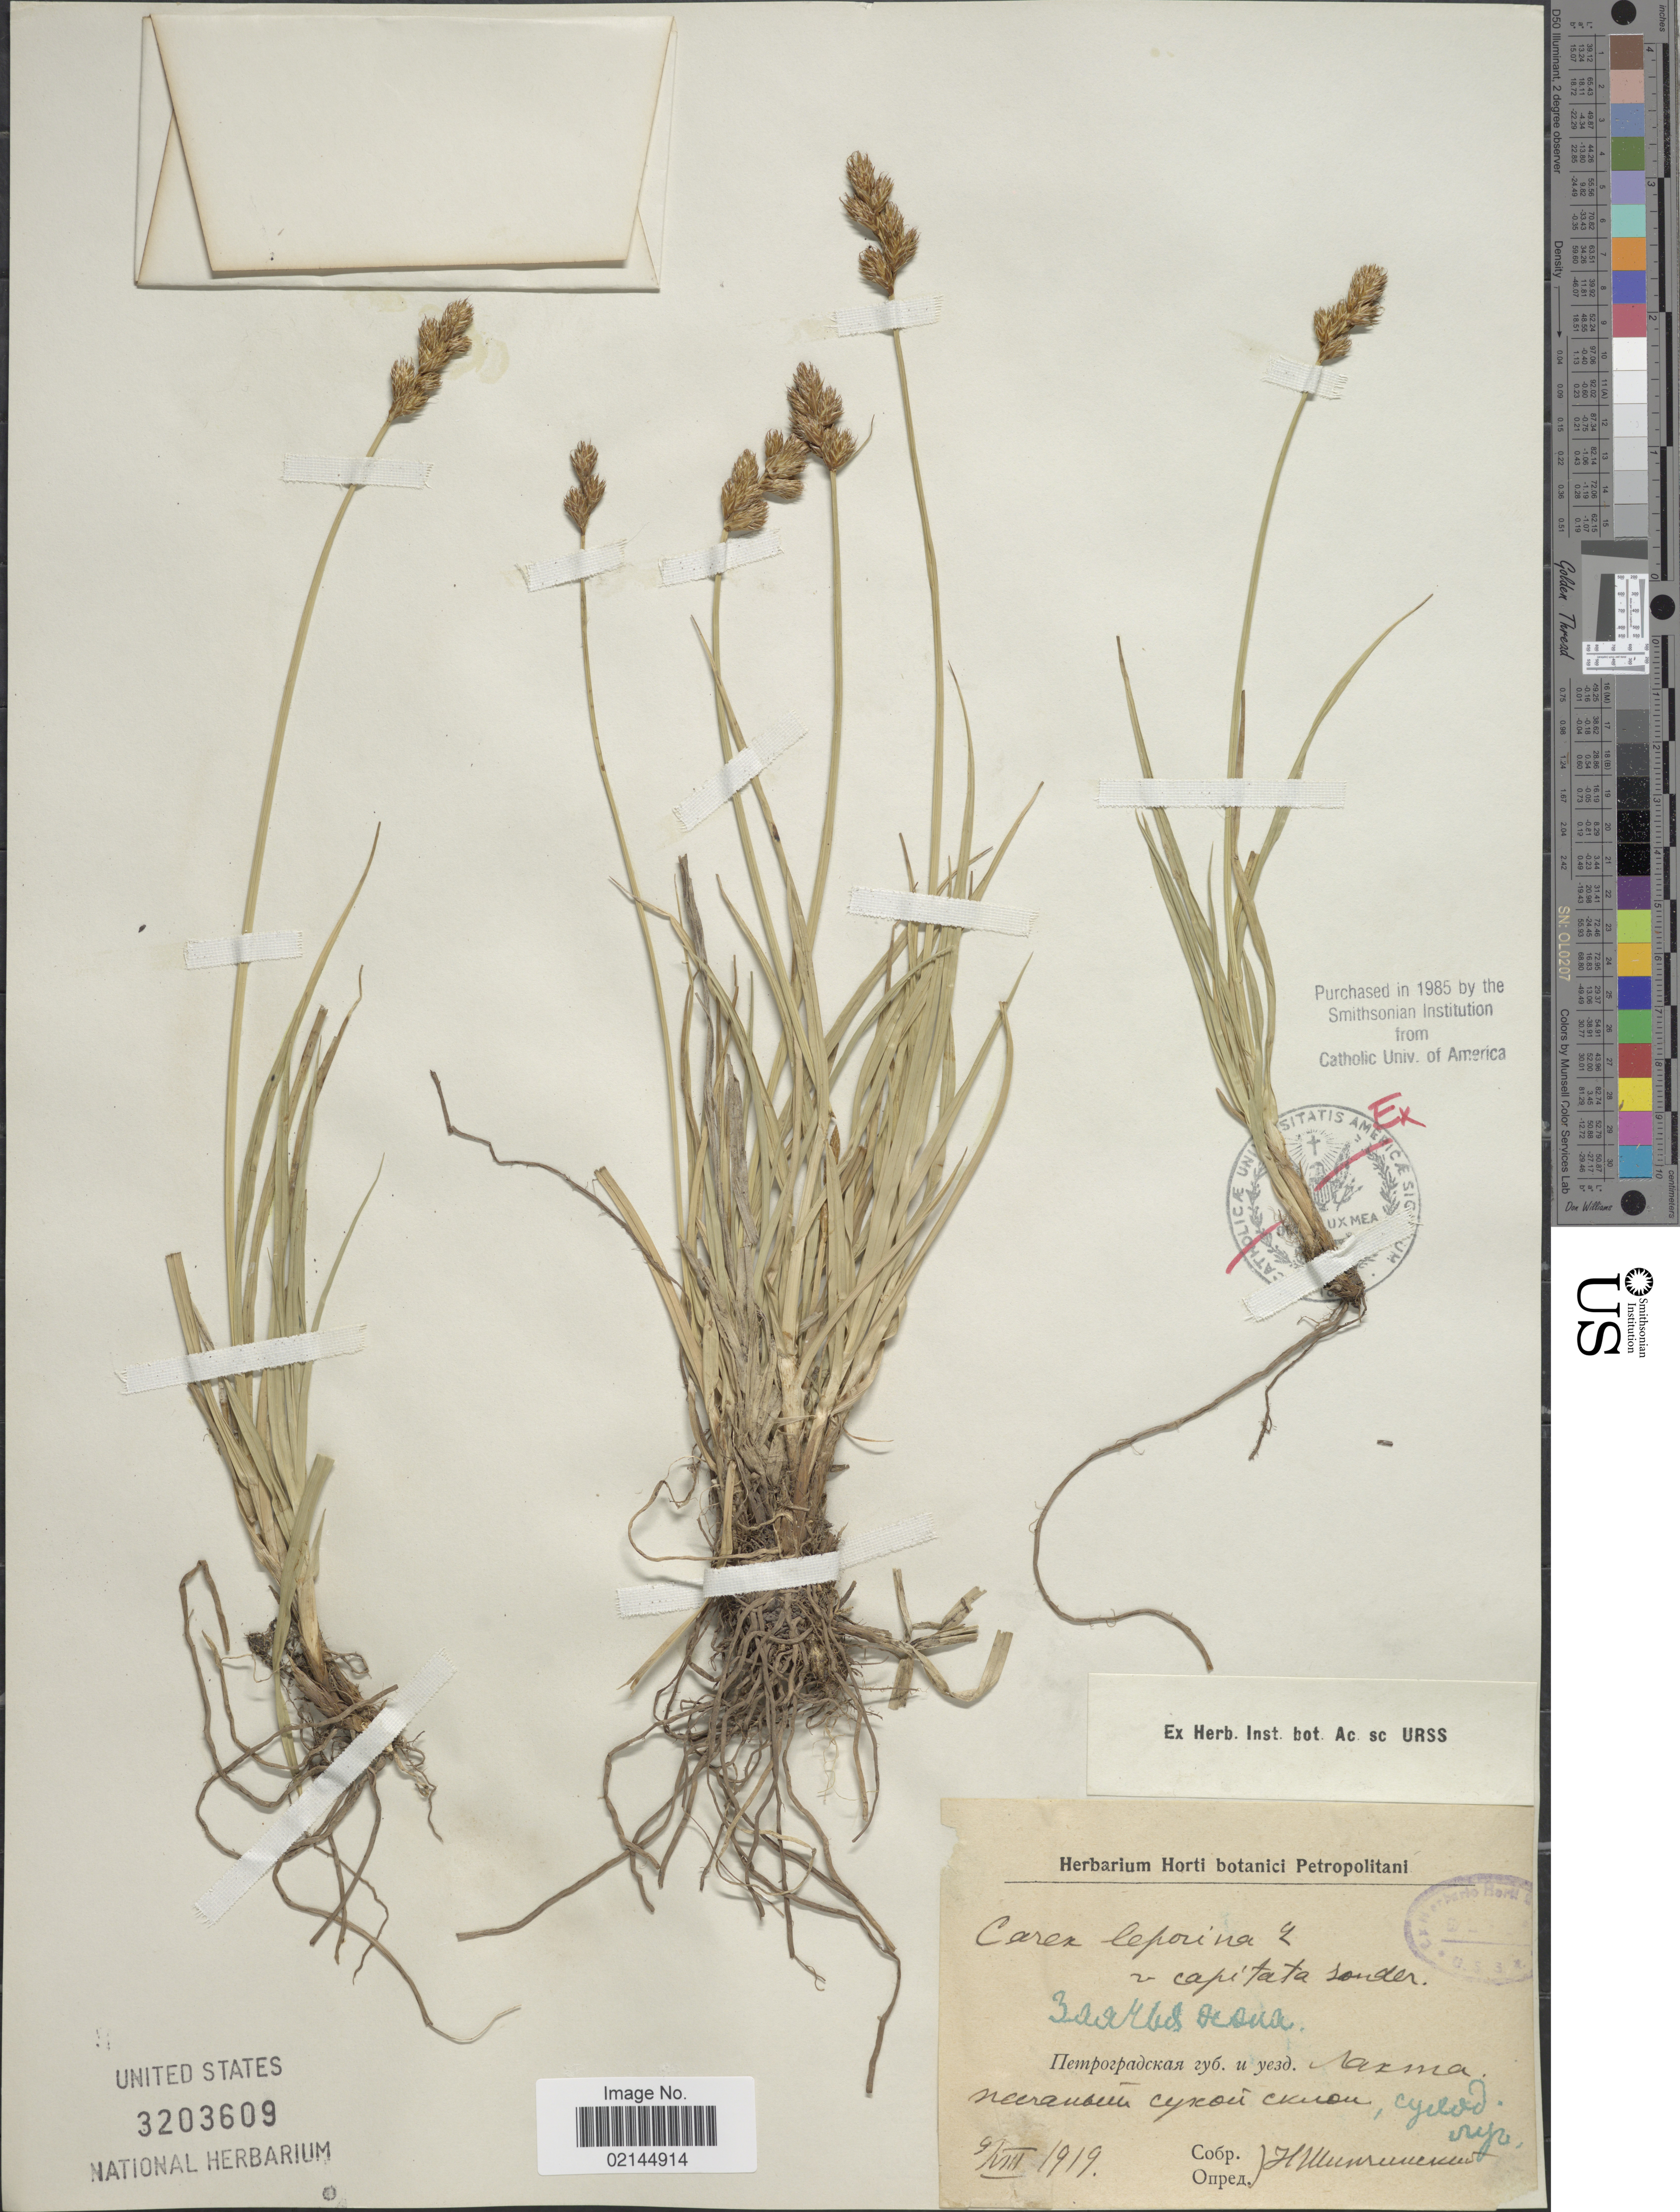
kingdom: Plantae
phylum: Tracheophyta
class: Liliopsida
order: Poales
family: Cyperaceae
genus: Carex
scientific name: Carex leporina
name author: L.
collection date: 1919-08-09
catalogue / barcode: US 3203609